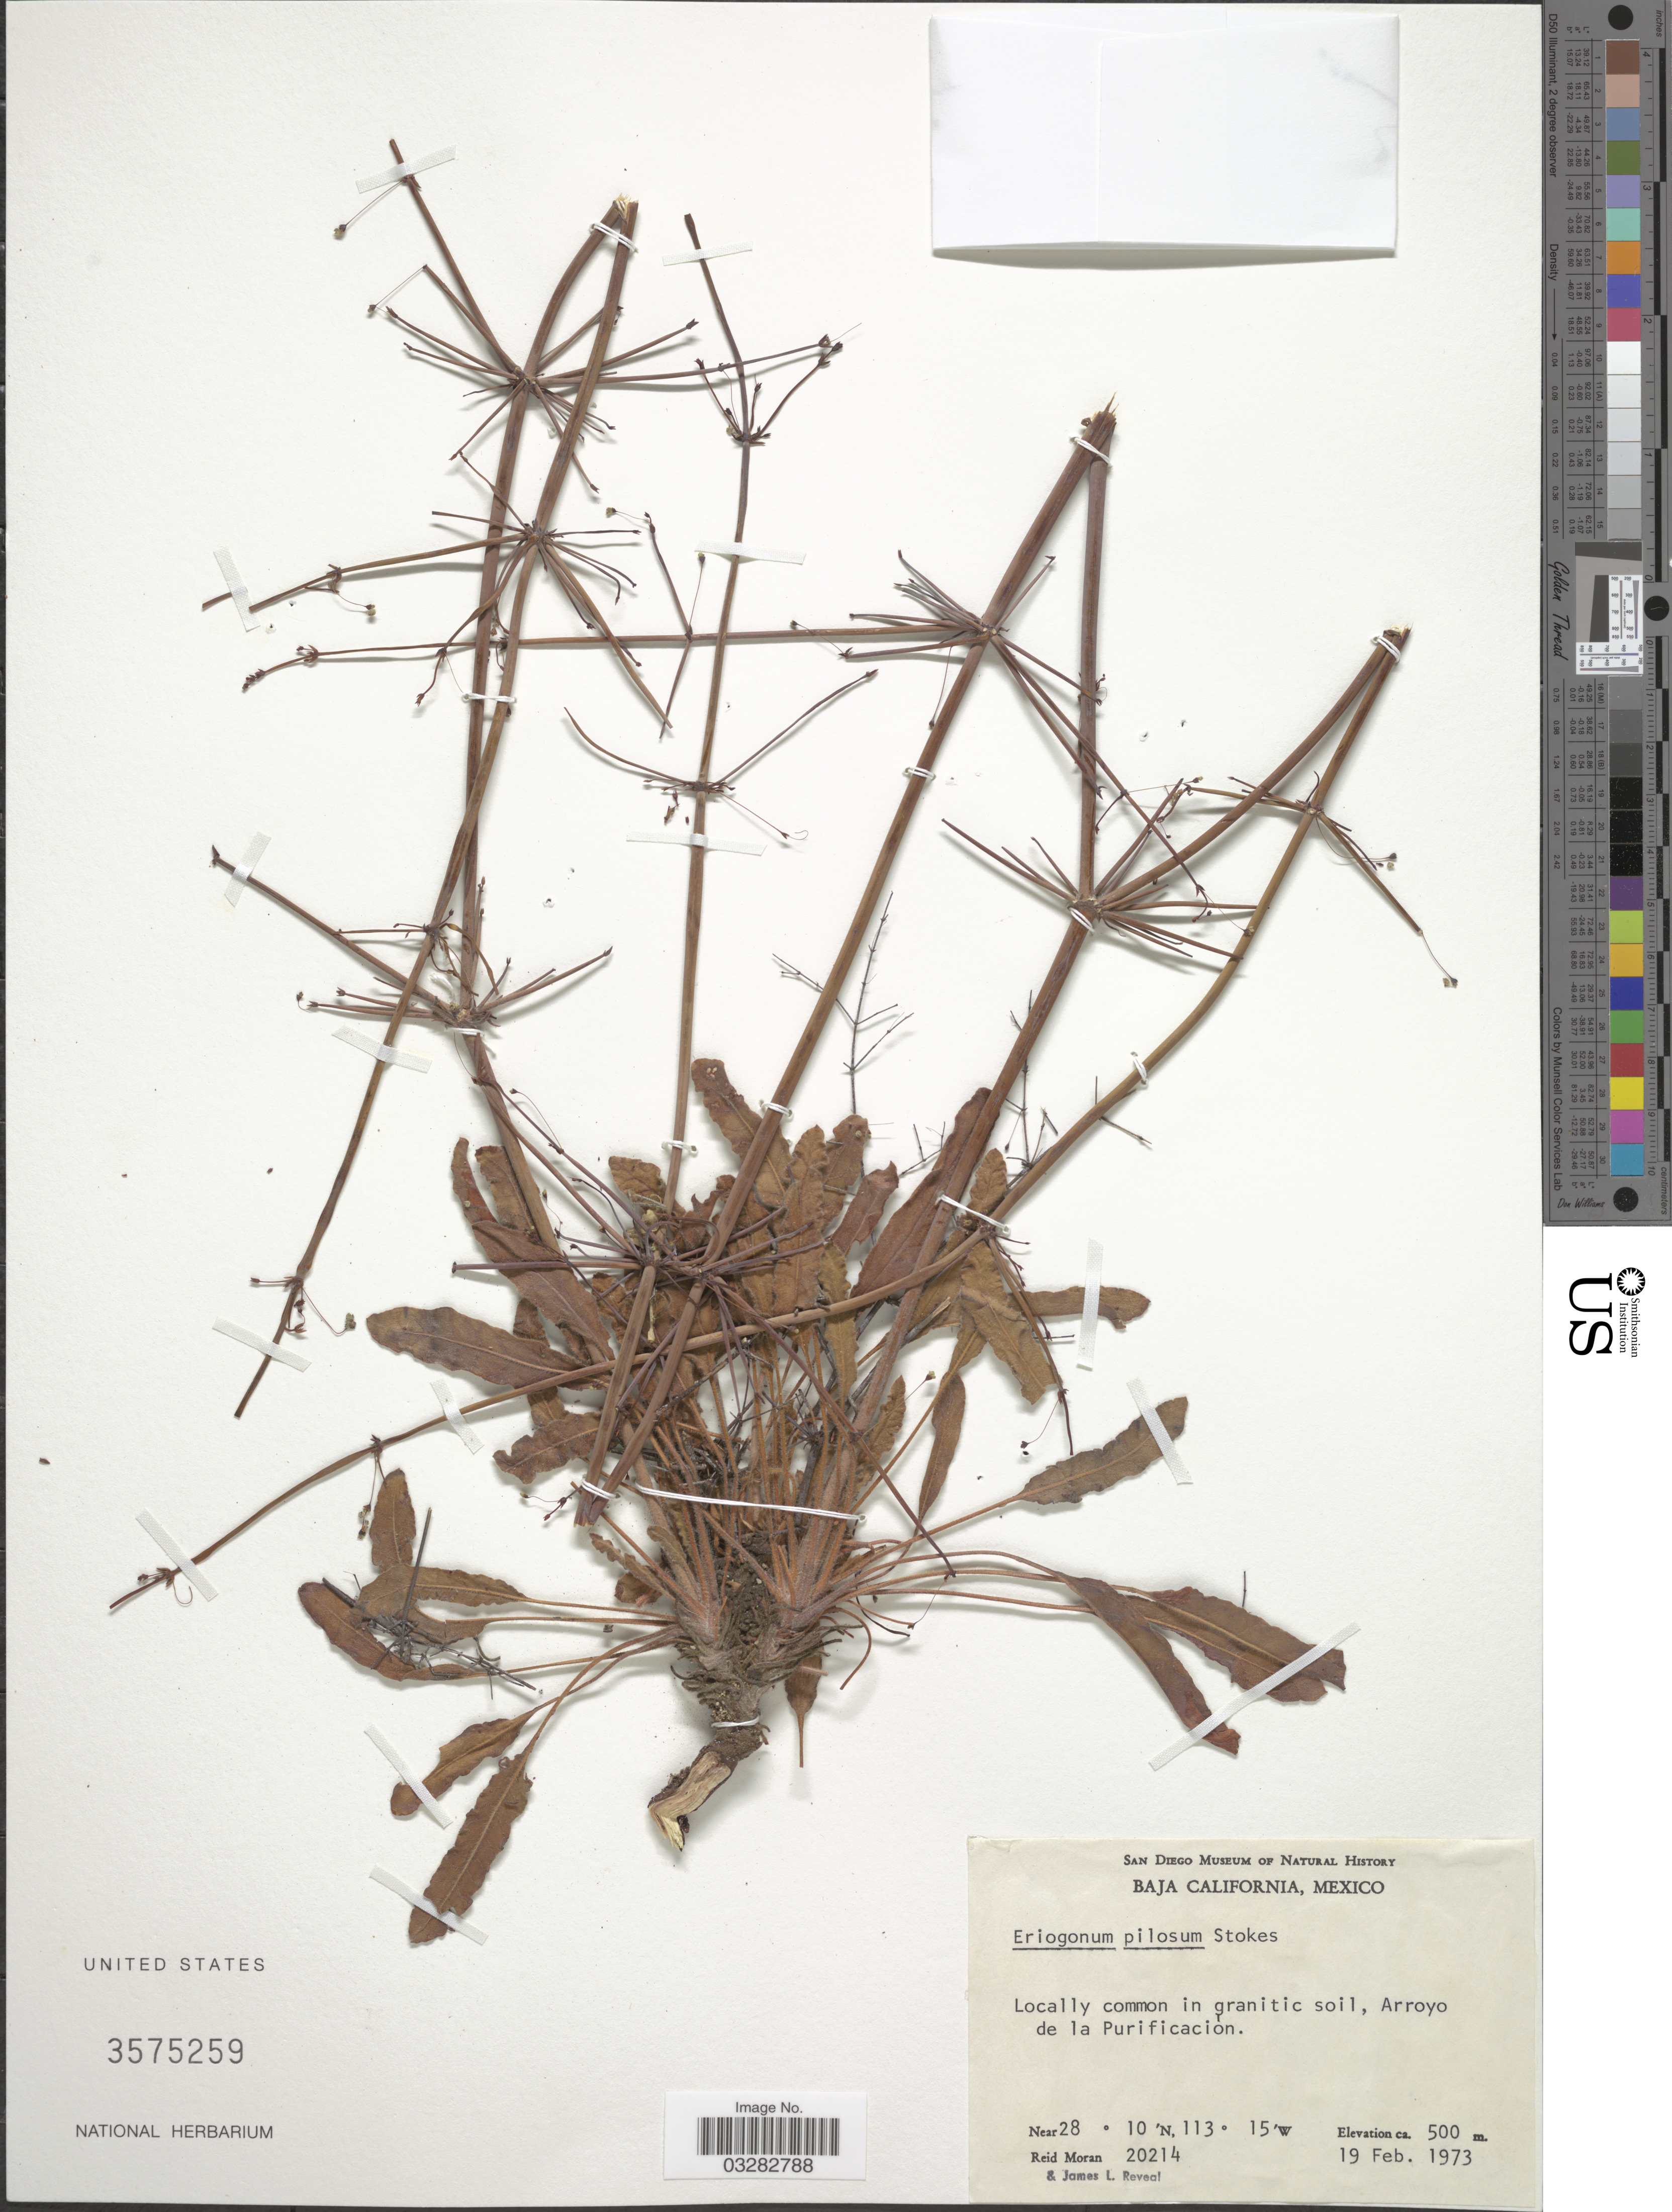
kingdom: Plantae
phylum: Tracheophyta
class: Magnoliopsida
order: Caryophyllales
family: Polygonaceae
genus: Eriogonum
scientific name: Eriogonum pilosum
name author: S. Stokes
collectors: R. V. Moran & J. L. Reveal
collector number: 20214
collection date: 1973-02-19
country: Mexico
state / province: Baja California Norte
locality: Arroyo de la Purificación.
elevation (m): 500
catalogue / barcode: US 3575259